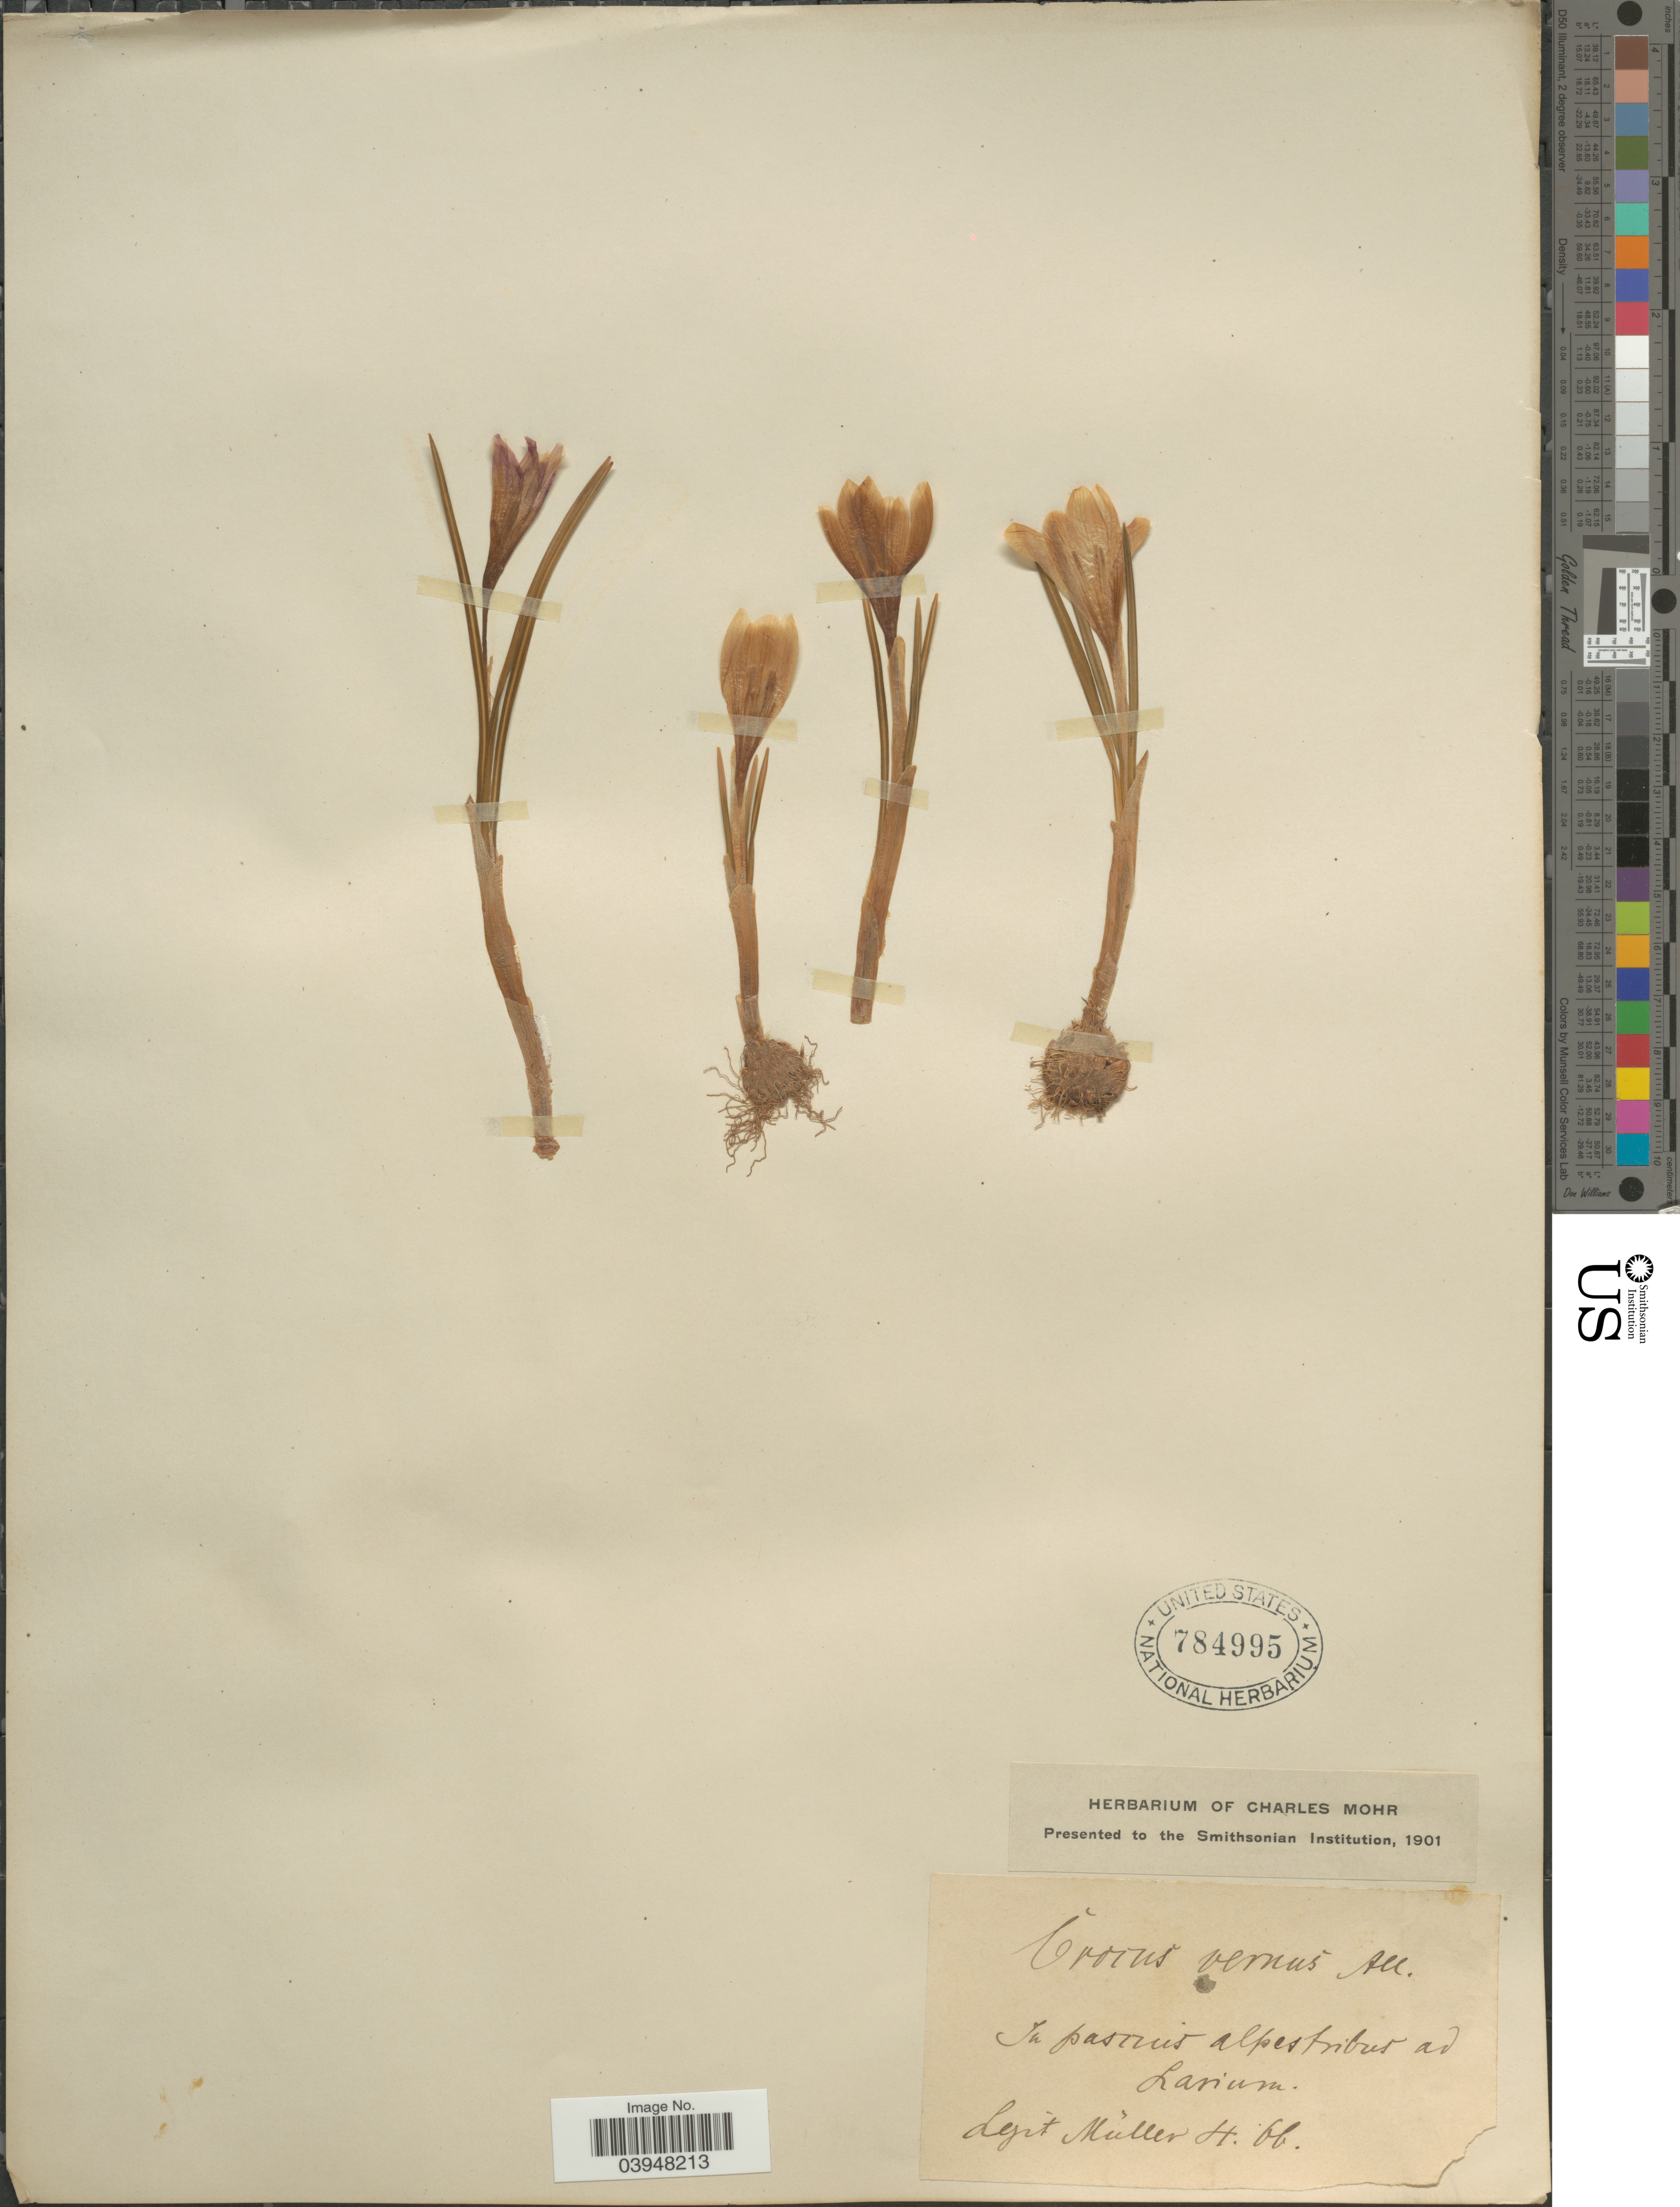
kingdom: Plantae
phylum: Tracheophyta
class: Liliopsida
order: Asparagales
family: Iridaceae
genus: Crocus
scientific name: Crocus vernus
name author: Hill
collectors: H. Muller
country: Italy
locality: In pascuis alpestribus ad Larium.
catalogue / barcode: US 784995